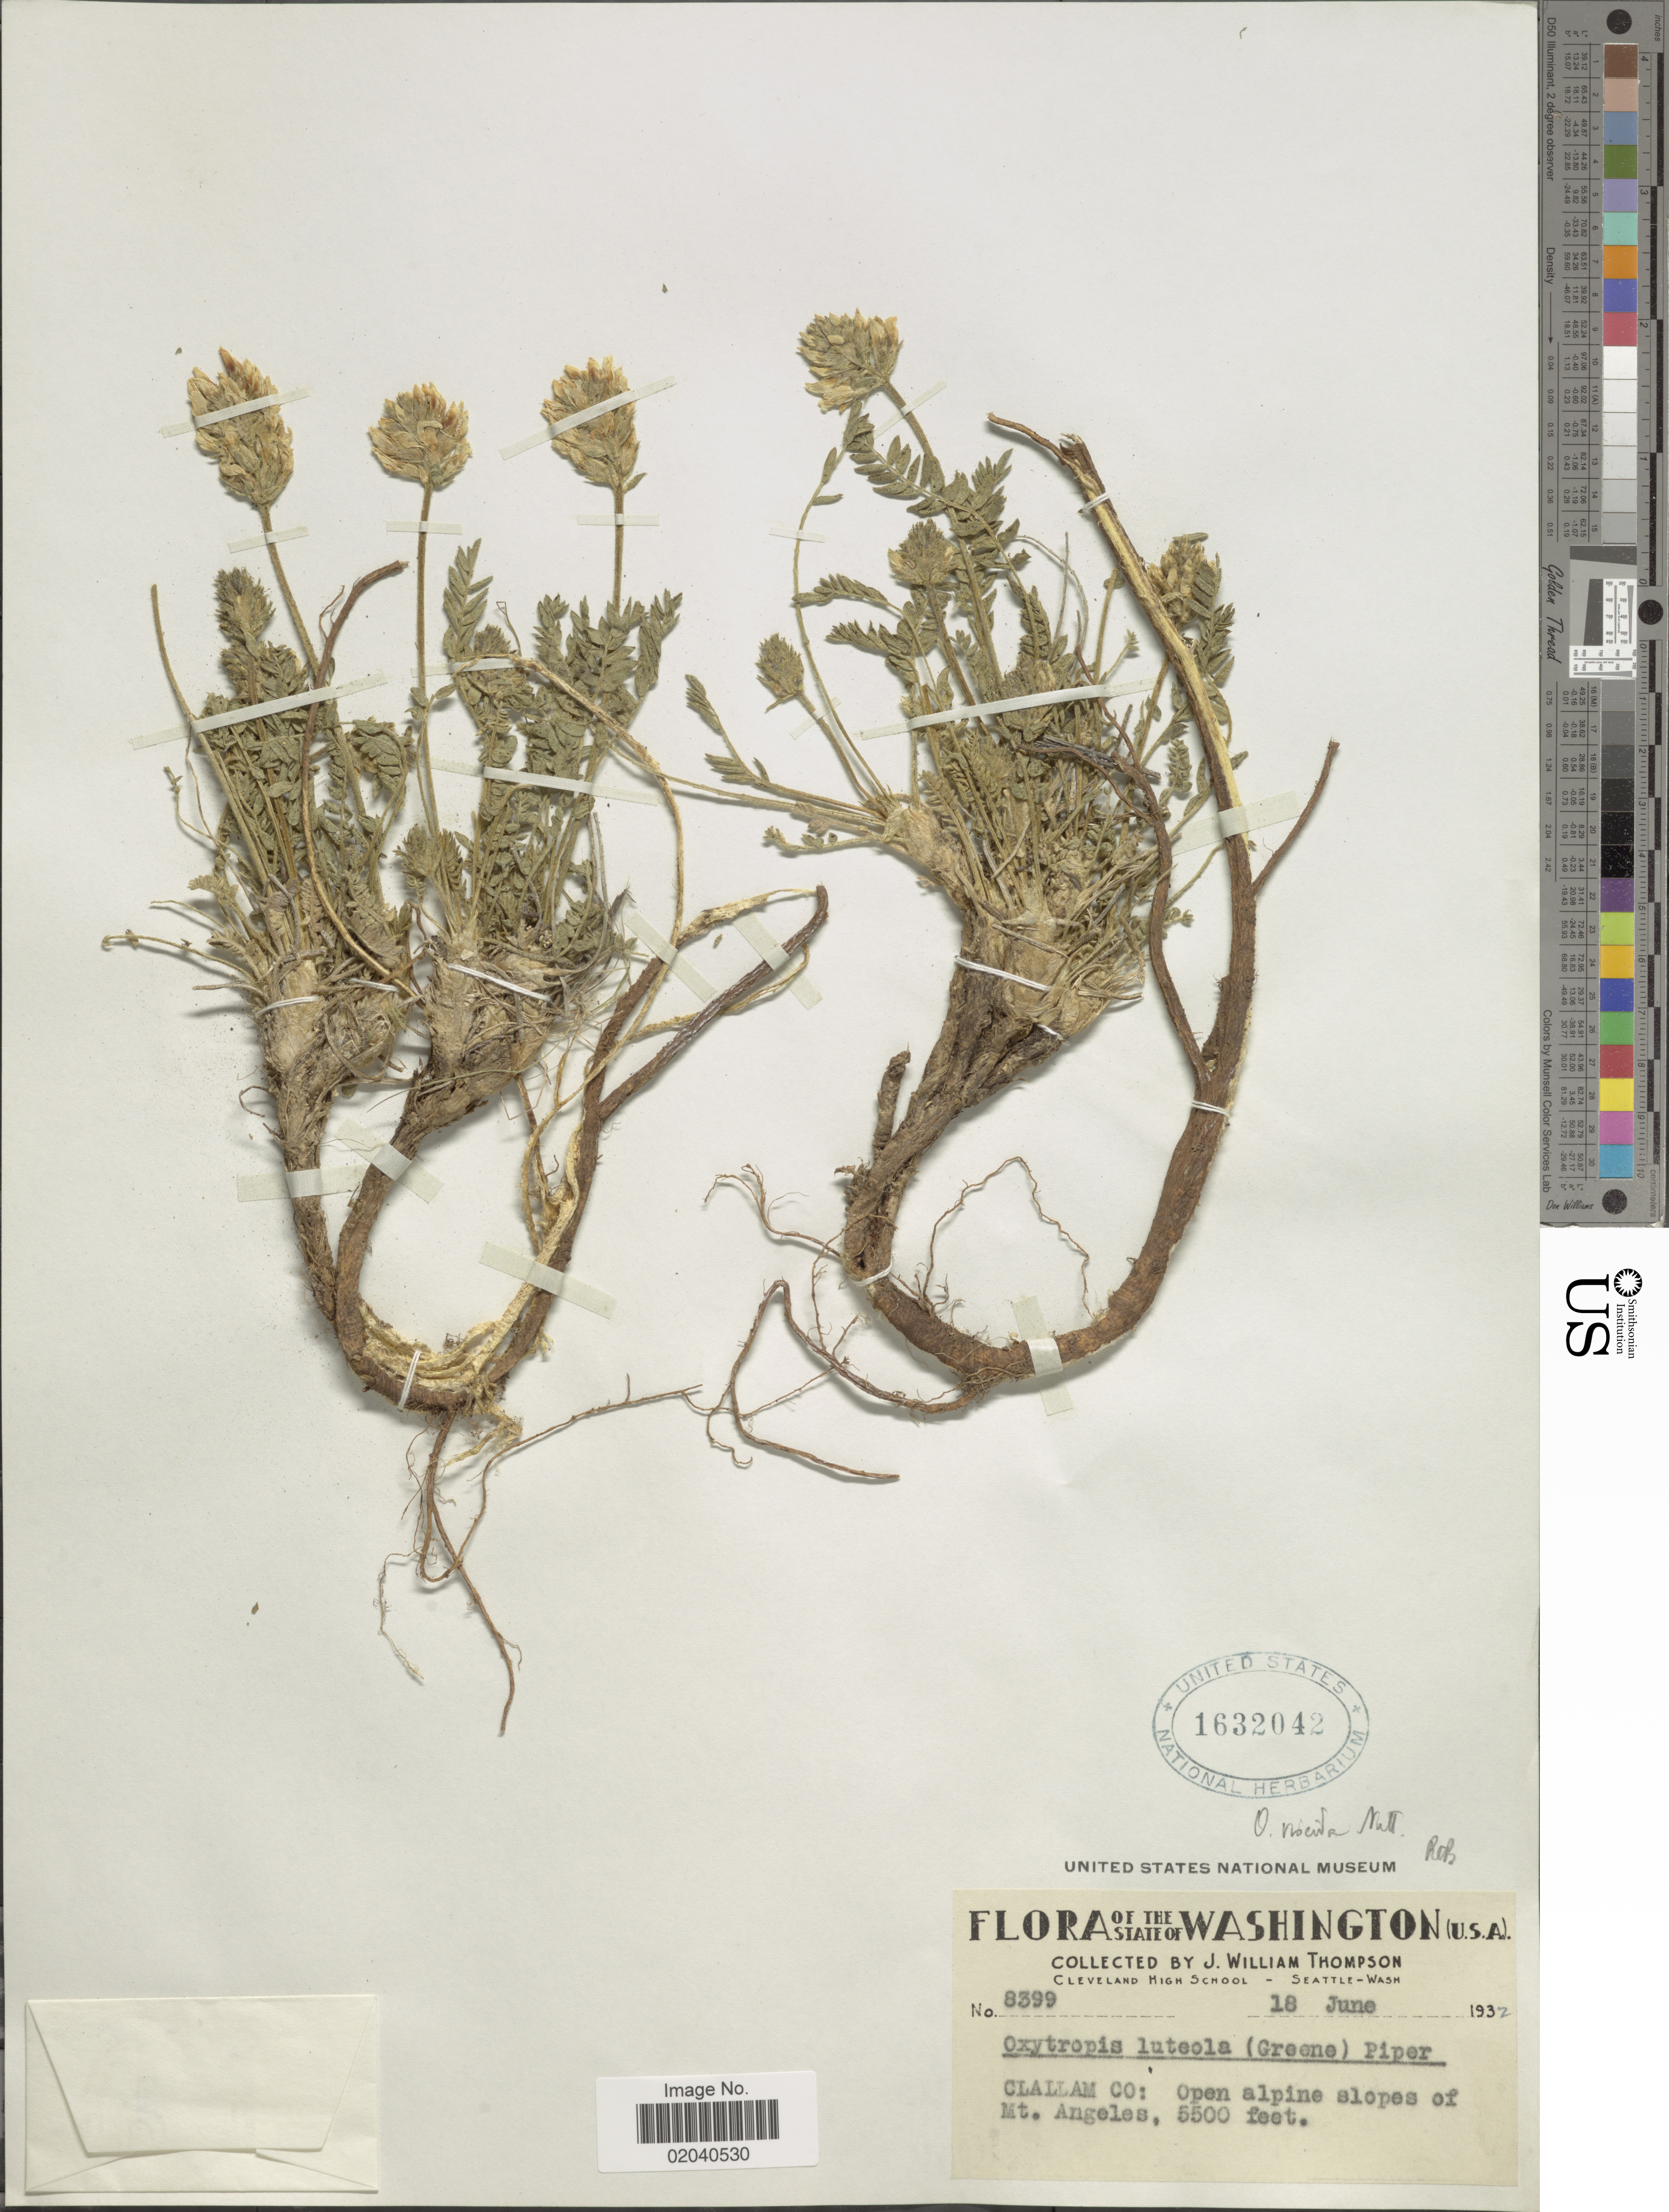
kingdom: Plantae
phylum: Tracheophyta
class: Magnoliopsida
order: Fabales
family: Fabaceae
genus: Oxytropis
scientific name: Oxytropis viscida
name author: Nutt.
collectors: J. W. Thompson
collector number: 8399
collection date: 1932-06-18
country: United States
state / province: Washington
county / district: Clallam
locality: Clallam Co.: open alpine slopes of Mt. Angeles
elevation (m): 1676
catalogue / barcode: US 1632042